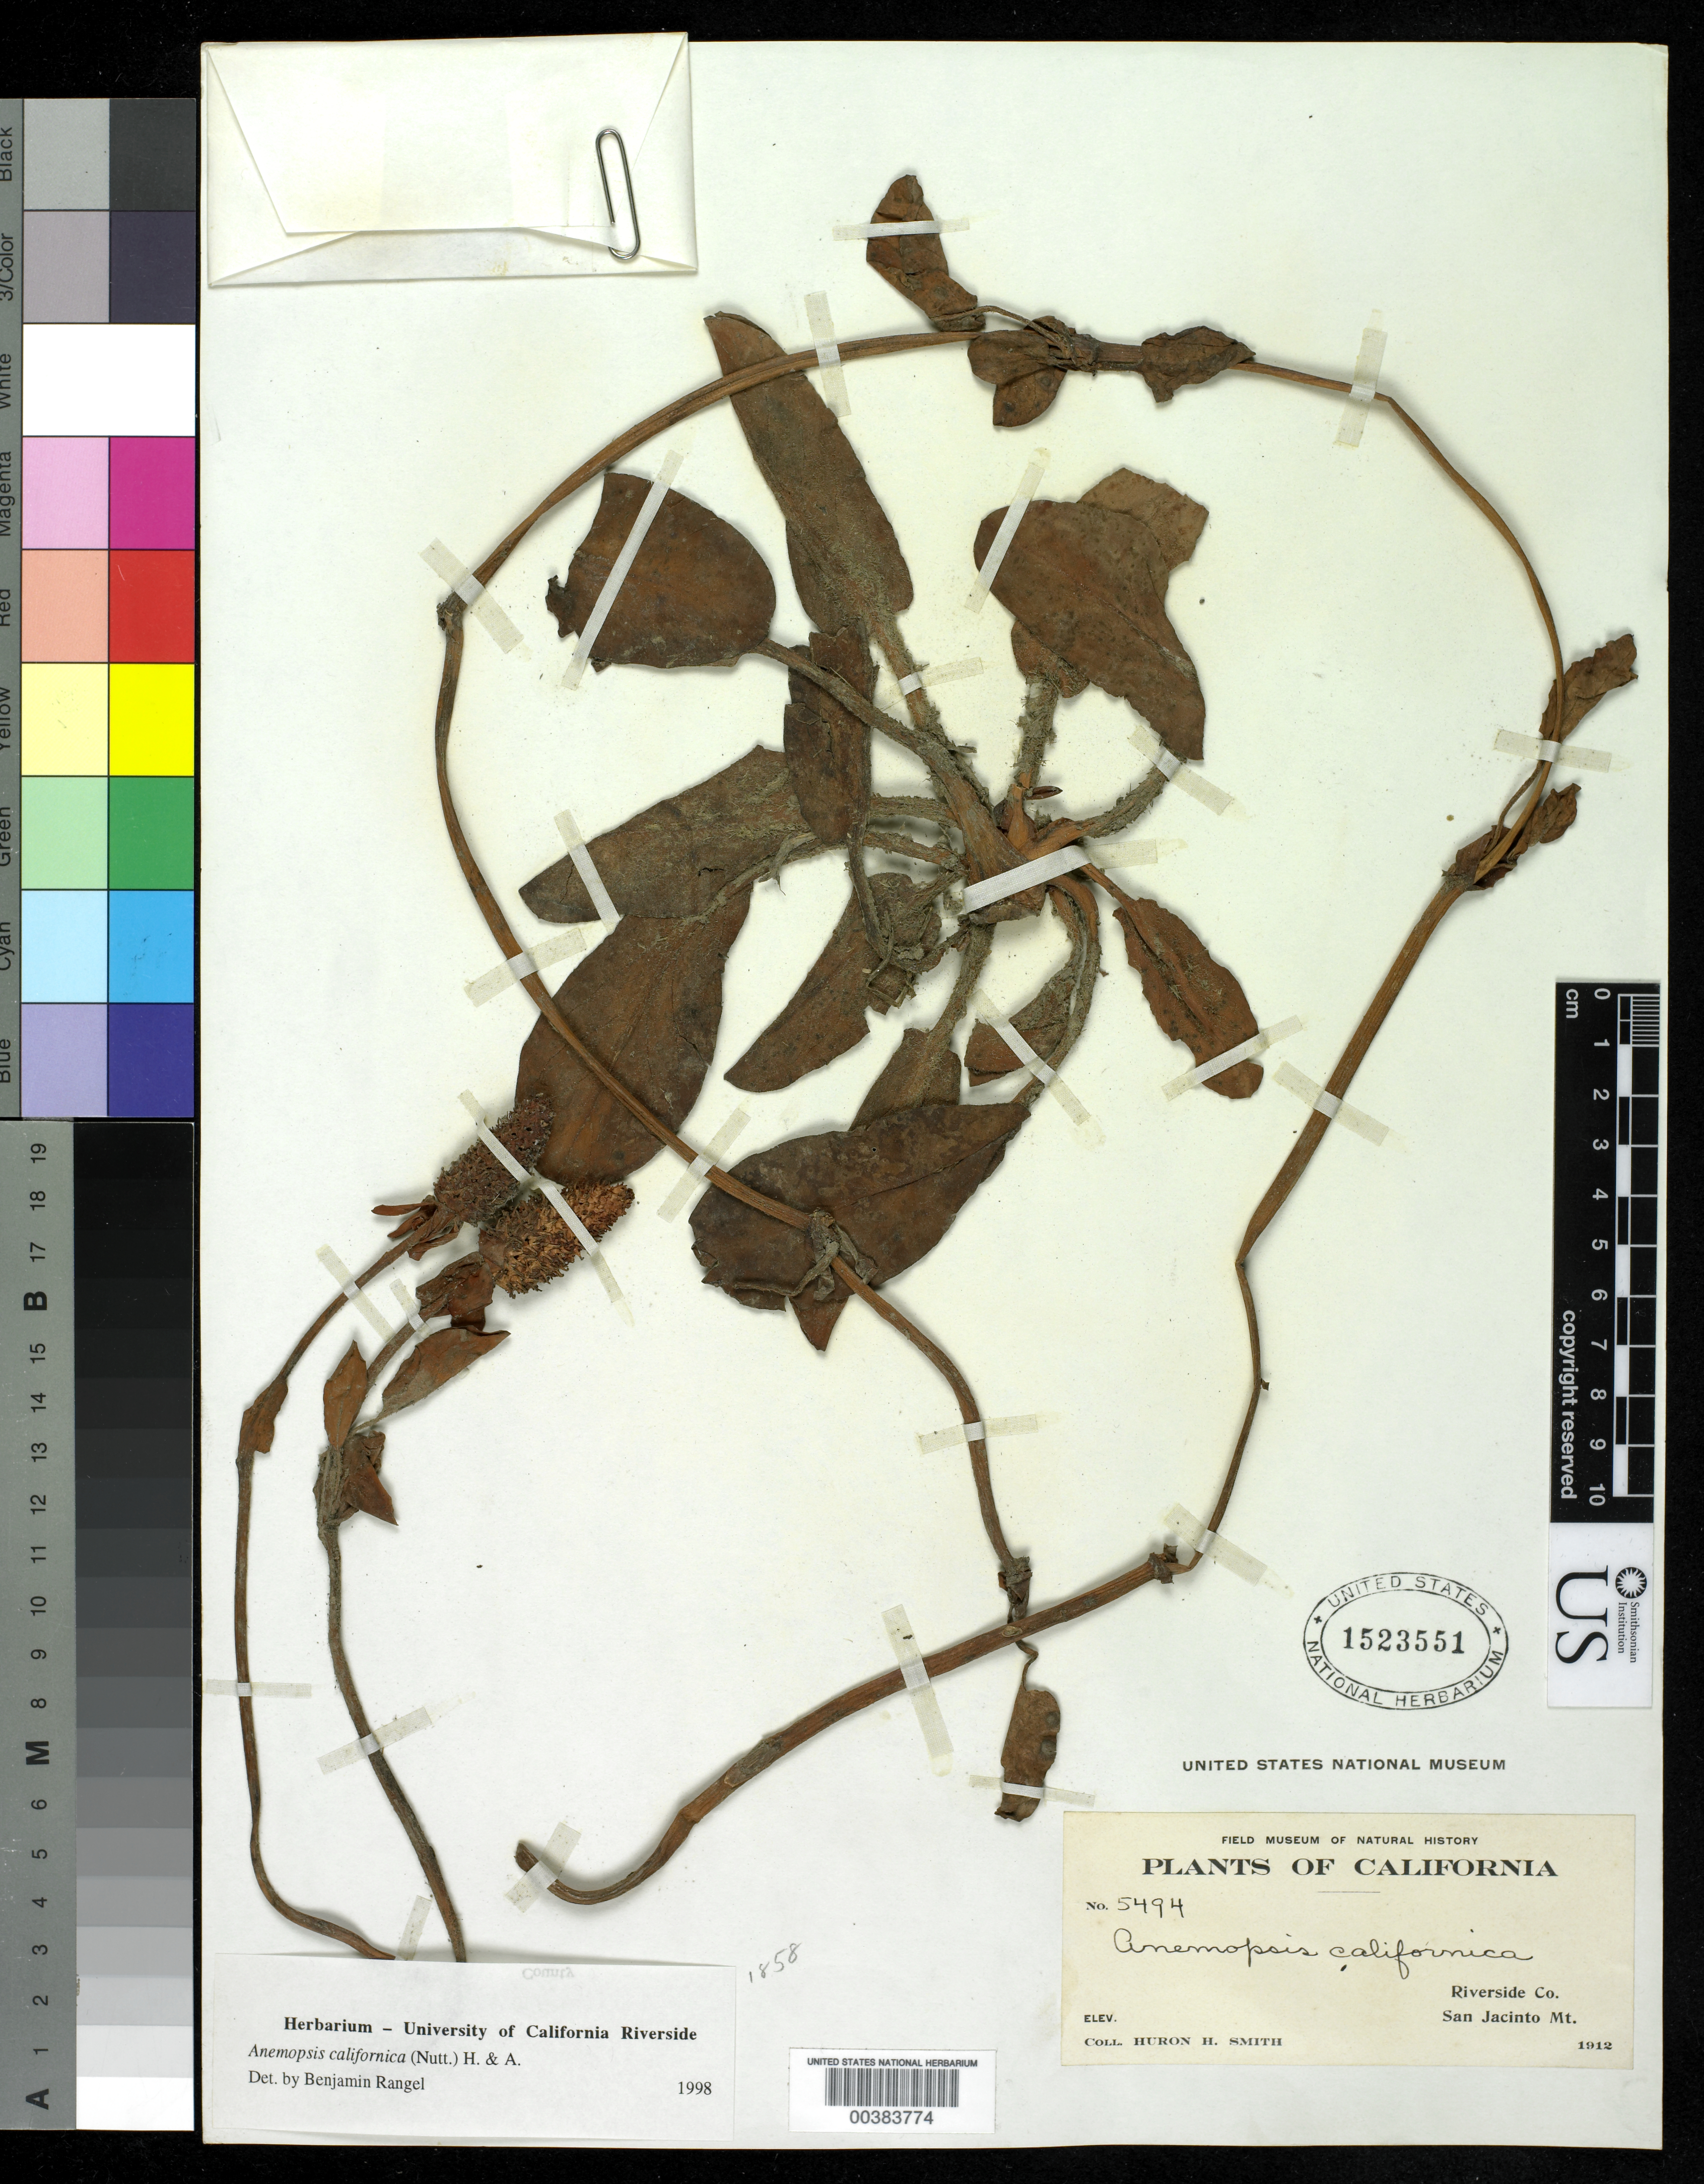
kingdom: Plantae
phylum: Tracheophyta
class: Magnoliopsida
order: Piperales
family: Saururaceae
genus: Anemopsis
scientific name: Anemopsis californica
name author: (Nutt.) Hook. & Arn.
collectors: H. B. Smith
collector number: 5494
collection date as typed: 1912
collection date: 1912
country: United States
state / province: California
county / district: Riverside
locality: San Jacinto Mt.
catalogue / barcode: US 1523551